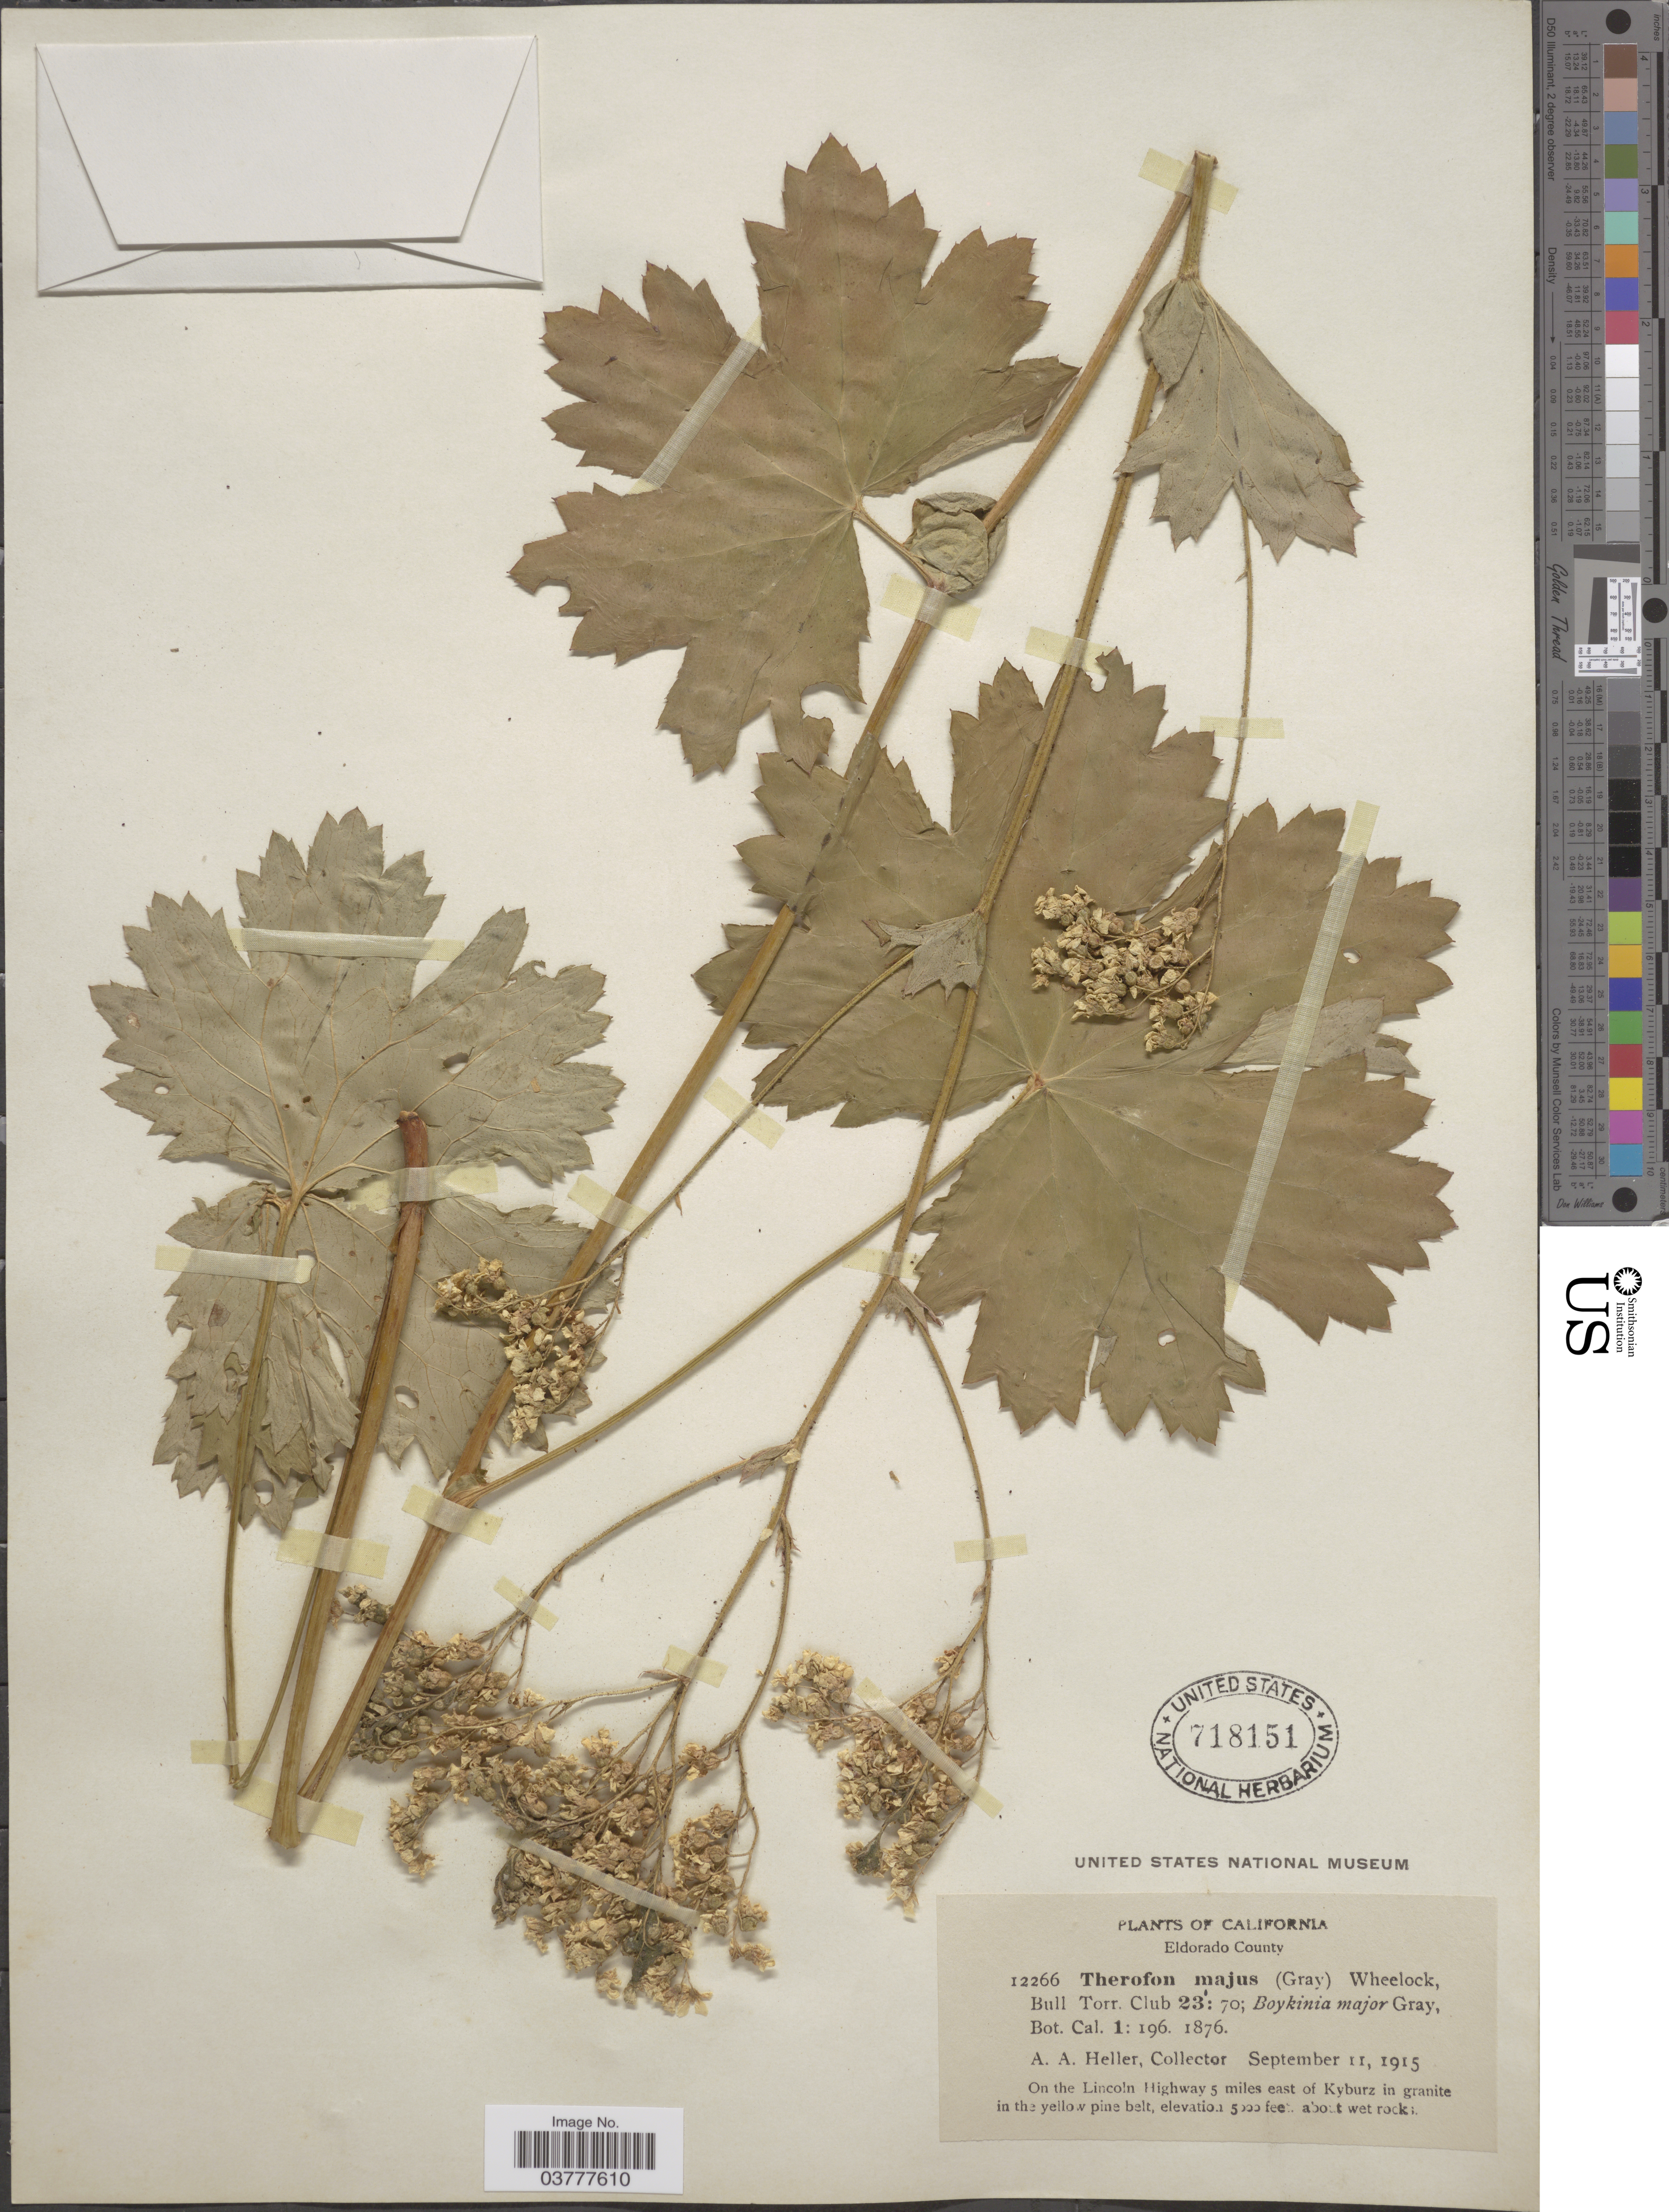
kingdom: Plantae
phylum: Tracheophyta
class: Magnoliopsida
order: Saxifragales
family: Saxifragaceae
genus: Boykinia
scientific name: Boykinia major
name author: A. Gray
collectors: A. A. Heller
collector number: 12266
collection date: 1915-09-11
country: United States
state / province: California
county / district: El Dorado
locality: Eldorado County. On the Lincoln Highway 5 miles east of Kyburz in granite in the yellow pine belt.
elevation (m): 1524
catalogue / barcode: US 718151